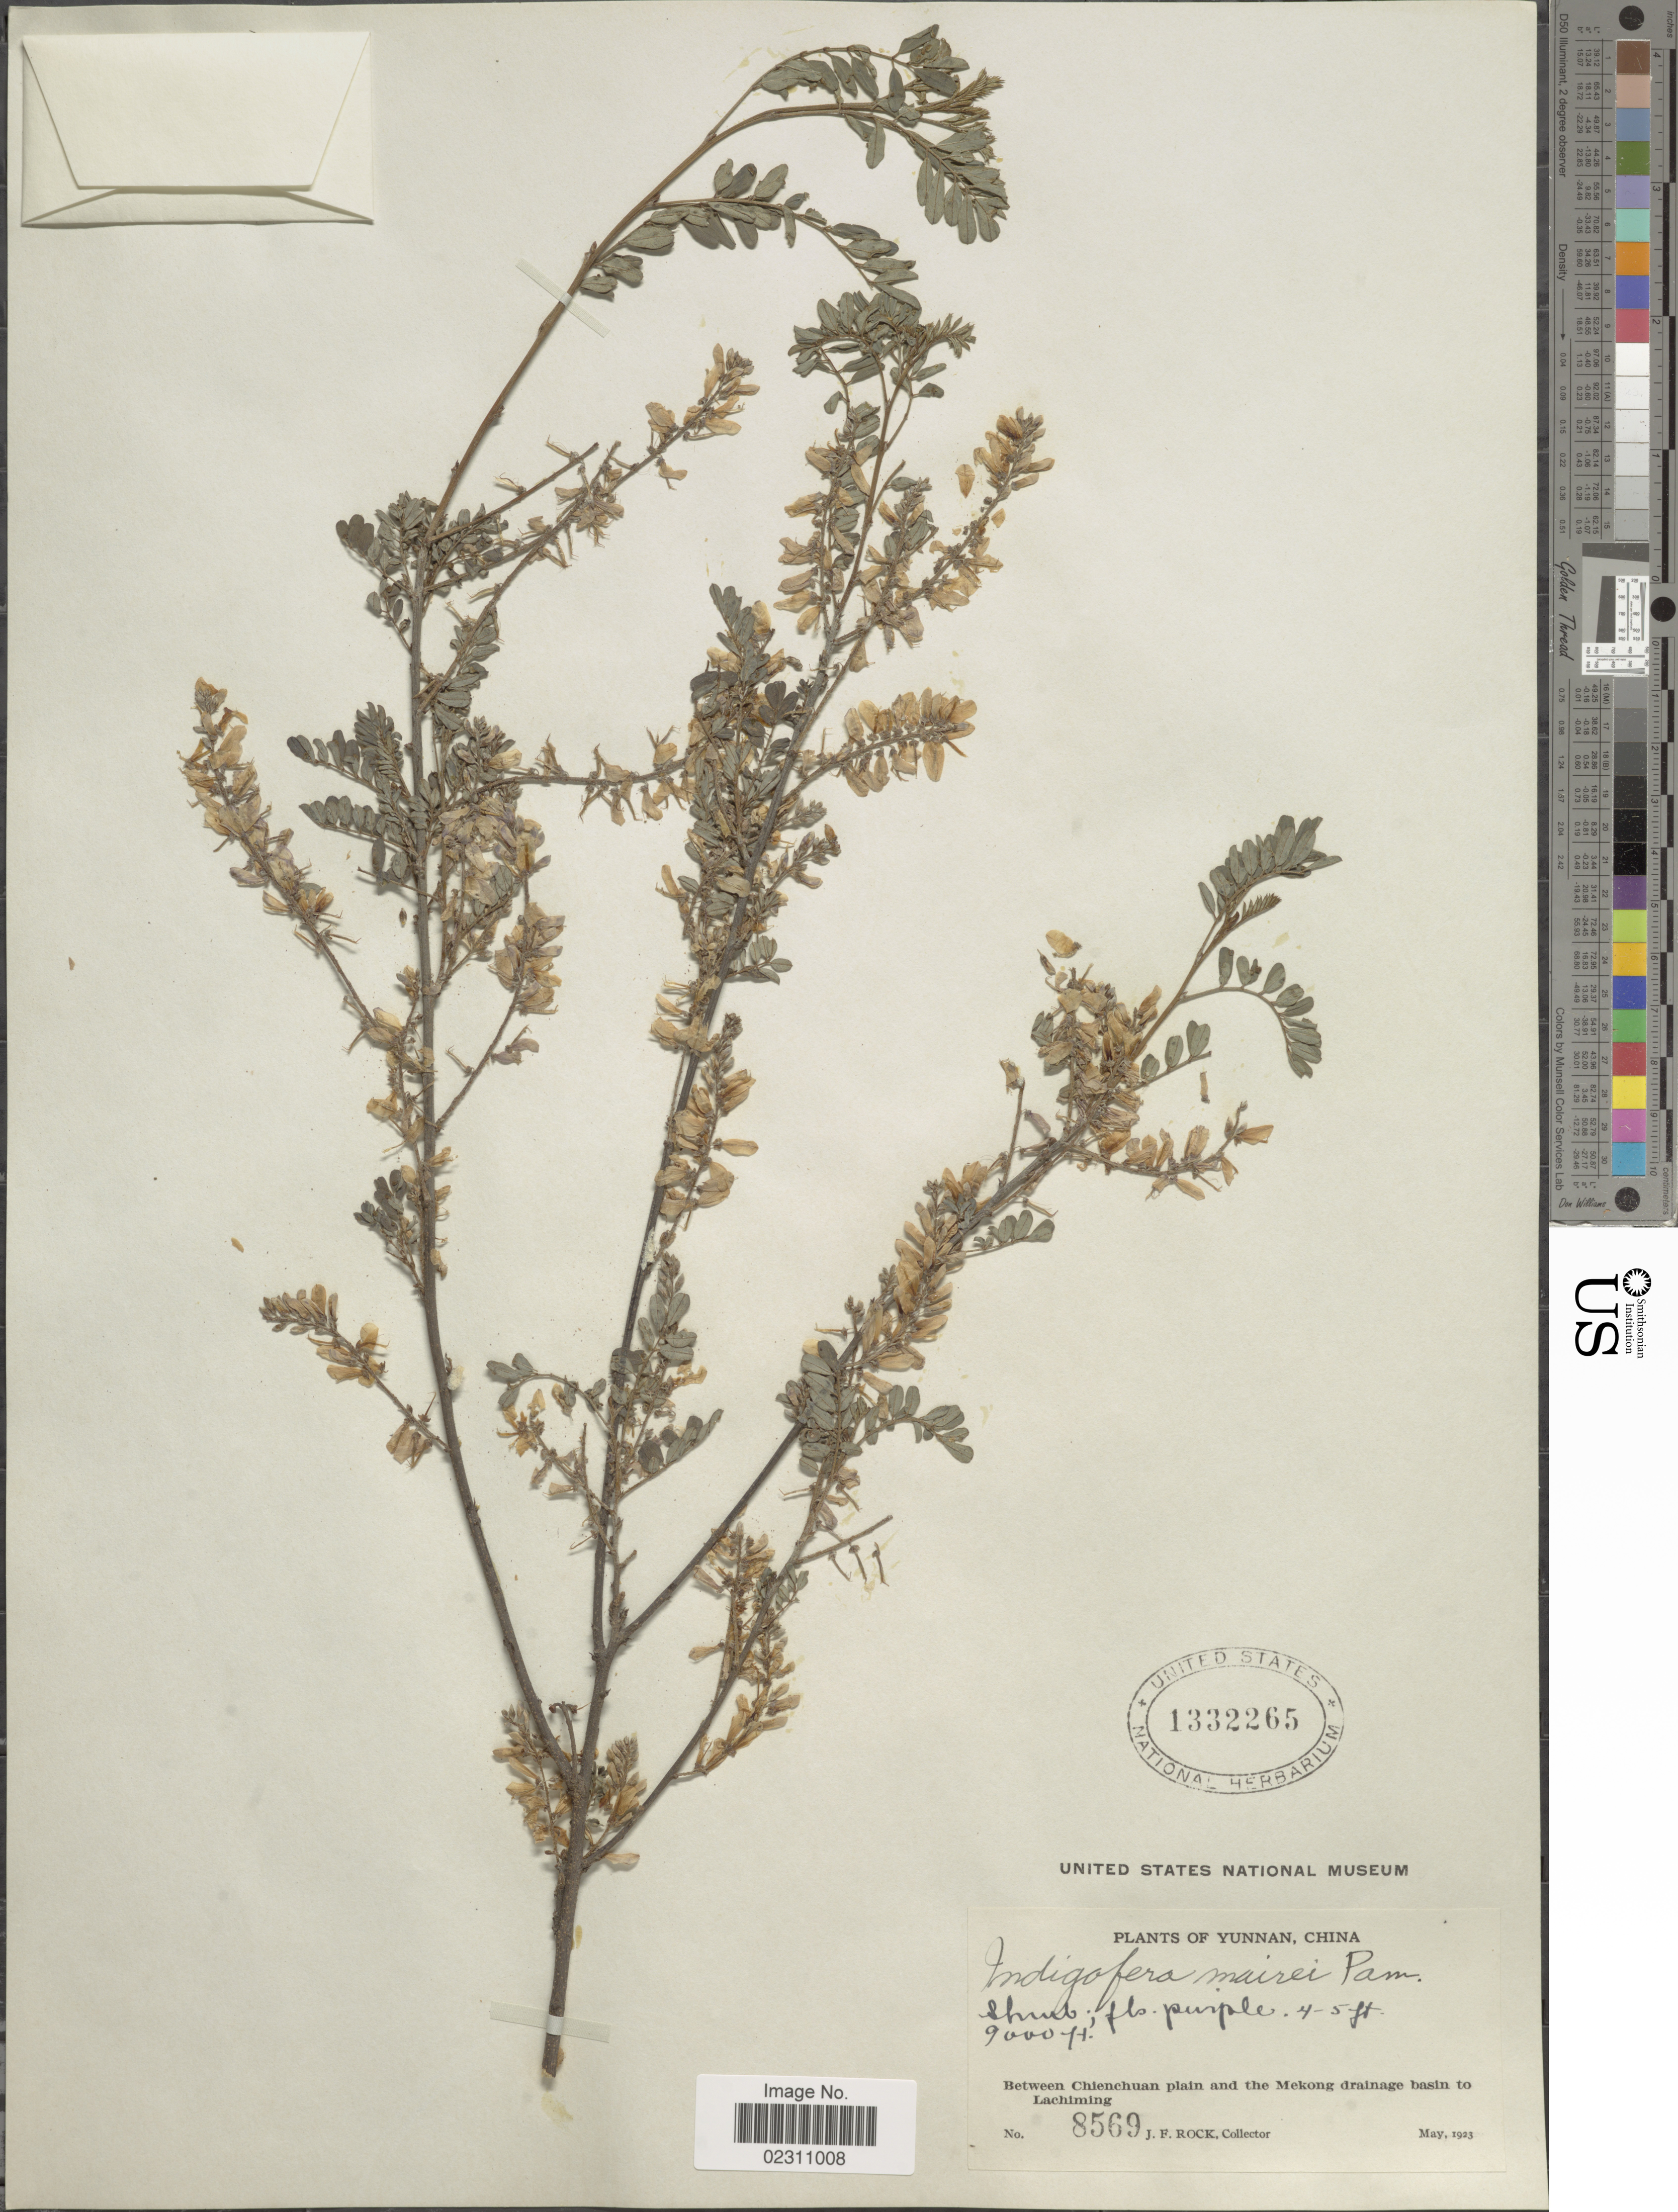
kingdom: Plantae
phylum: Tracheophyta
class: Magnoliopsida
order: Fabales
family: Fabaceae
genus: Indigofera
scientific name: Indigofera mairei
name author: Pamp.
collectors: J. Rock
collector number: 8569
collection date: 1923-05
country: China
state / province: Yunnan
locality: Between Chienchuan plain and the Mekong drainage basin to Lachiming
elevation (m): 2743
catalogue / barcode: US 1332265